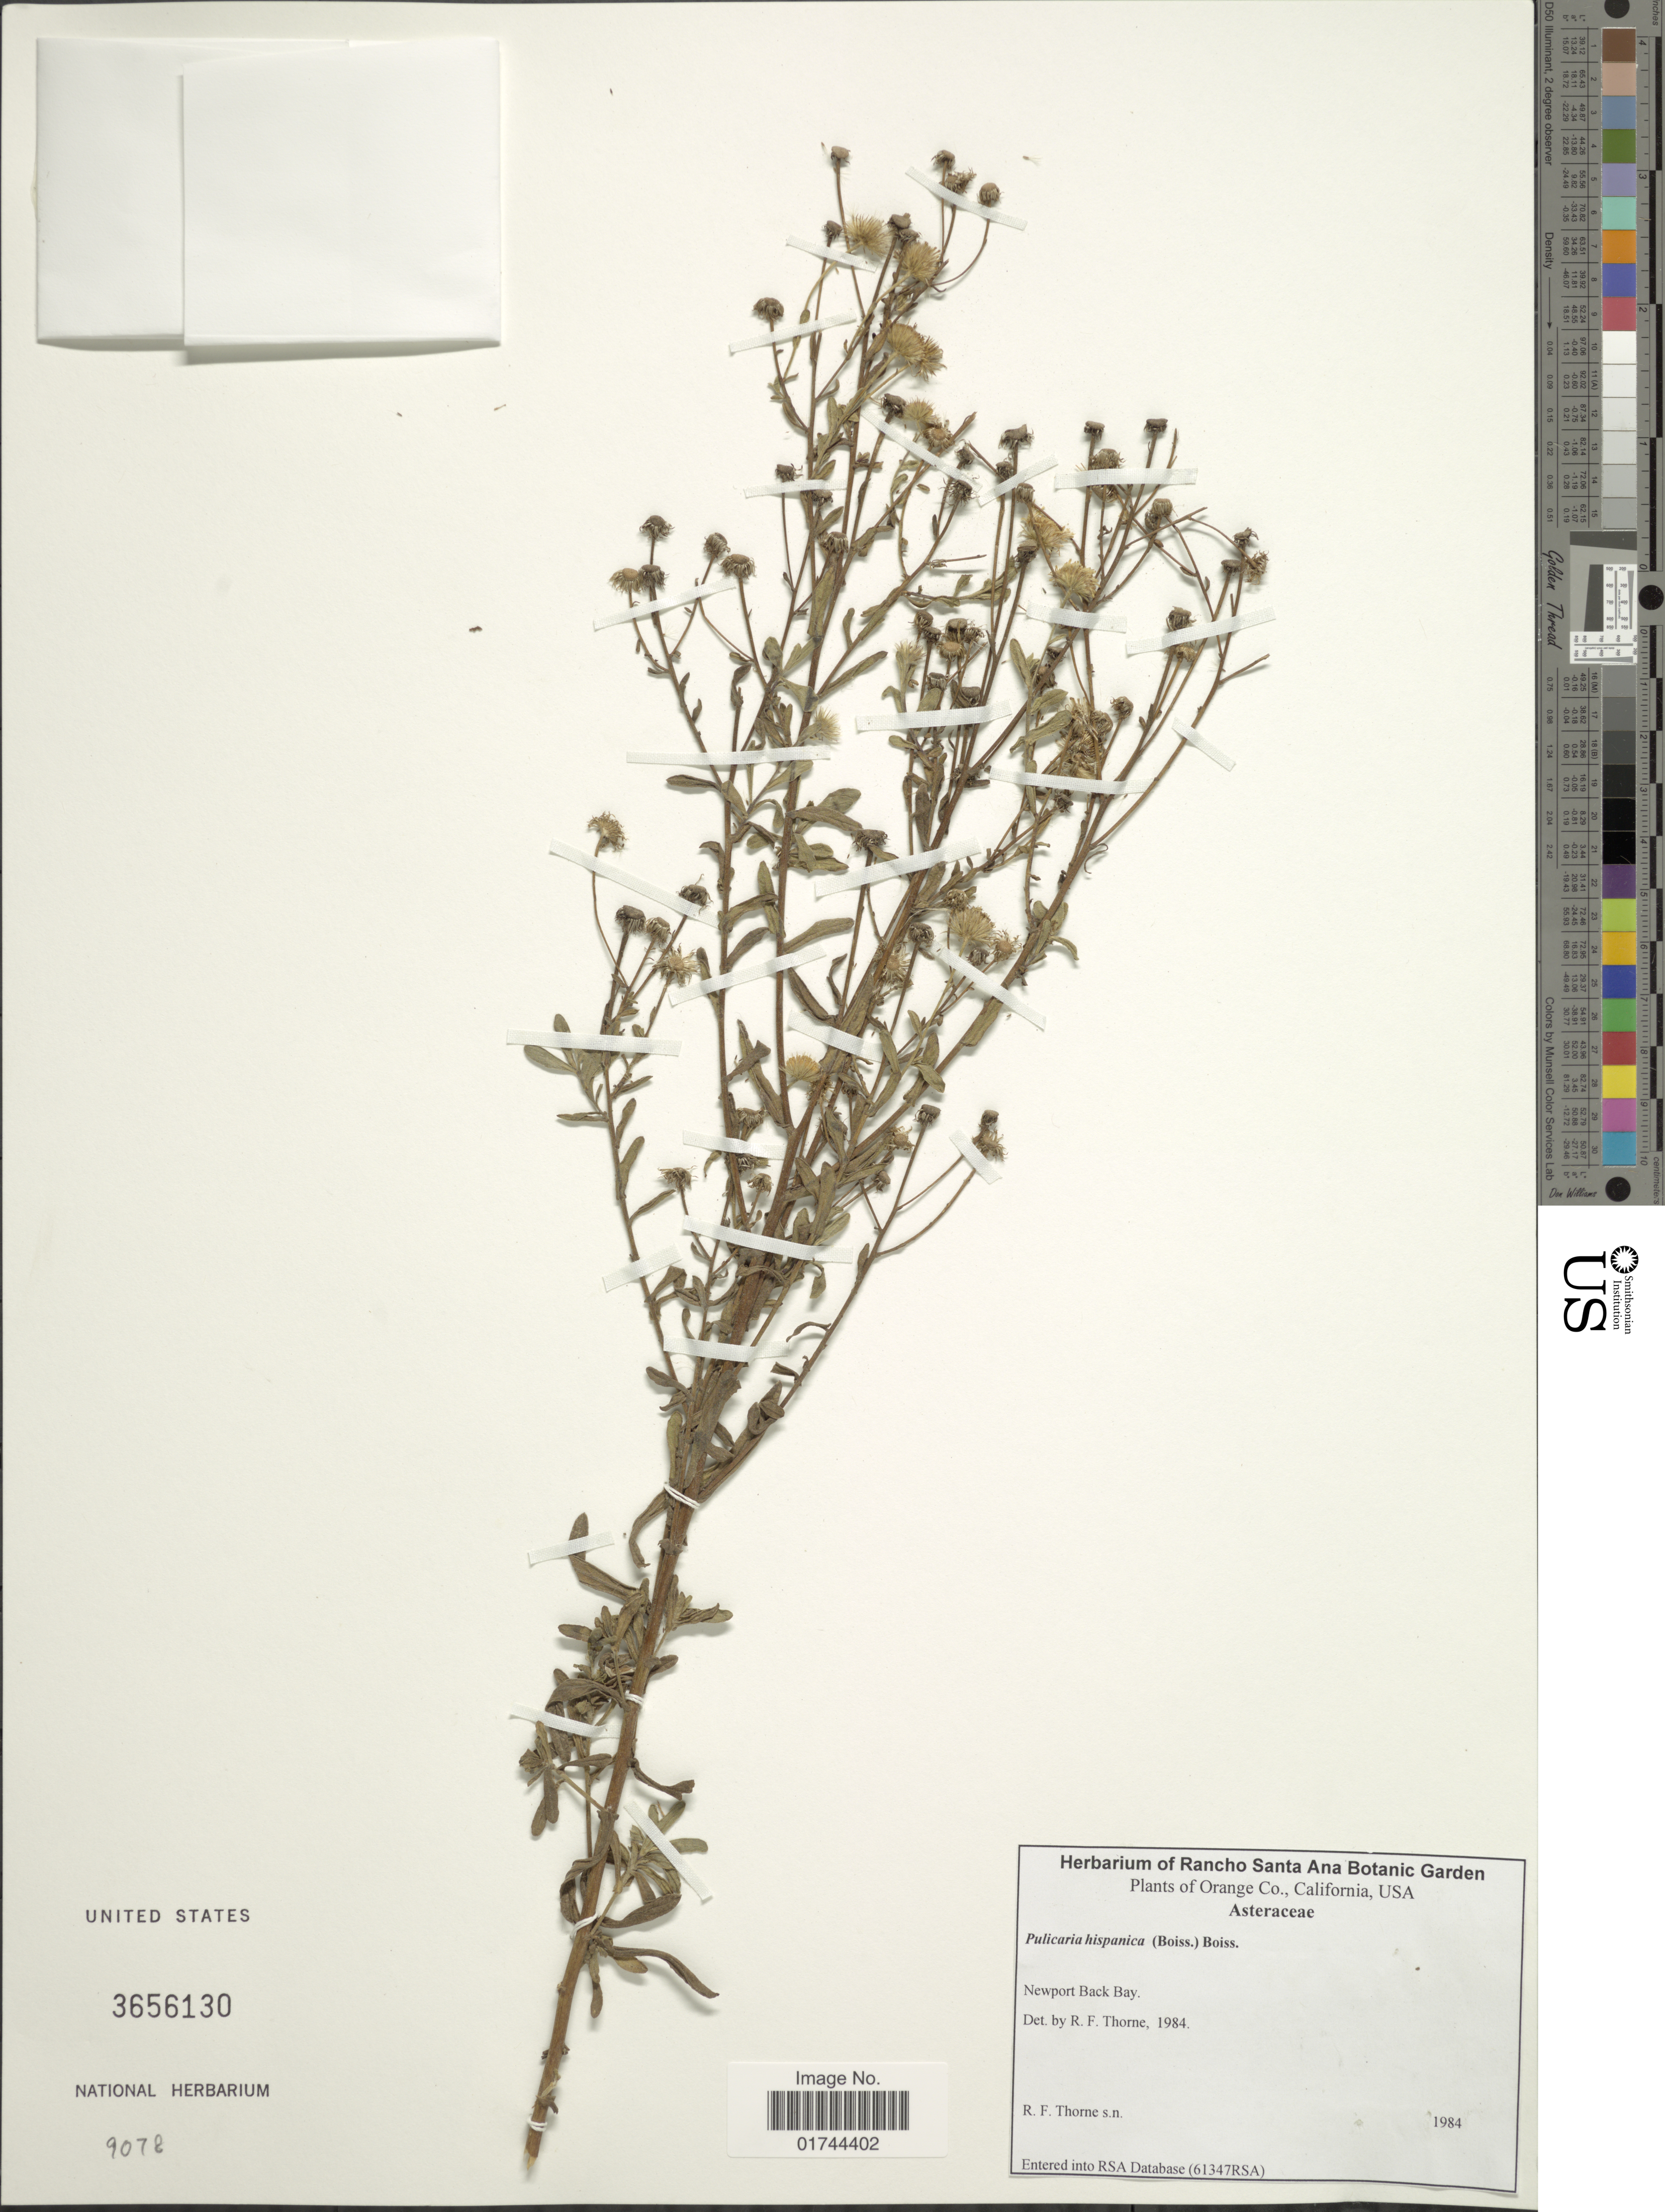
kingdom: Plantae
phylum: Tracheophyta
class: Magnoliopsida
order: Asterales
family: Asteraceae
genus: Pulicaria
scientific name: Pulicaria hispanica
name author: (Boiss.) Boiss.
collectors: R. F. Thorne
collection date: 1984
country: United States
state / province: California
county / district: Orange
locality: Orange Co.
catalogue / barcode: US 3656130